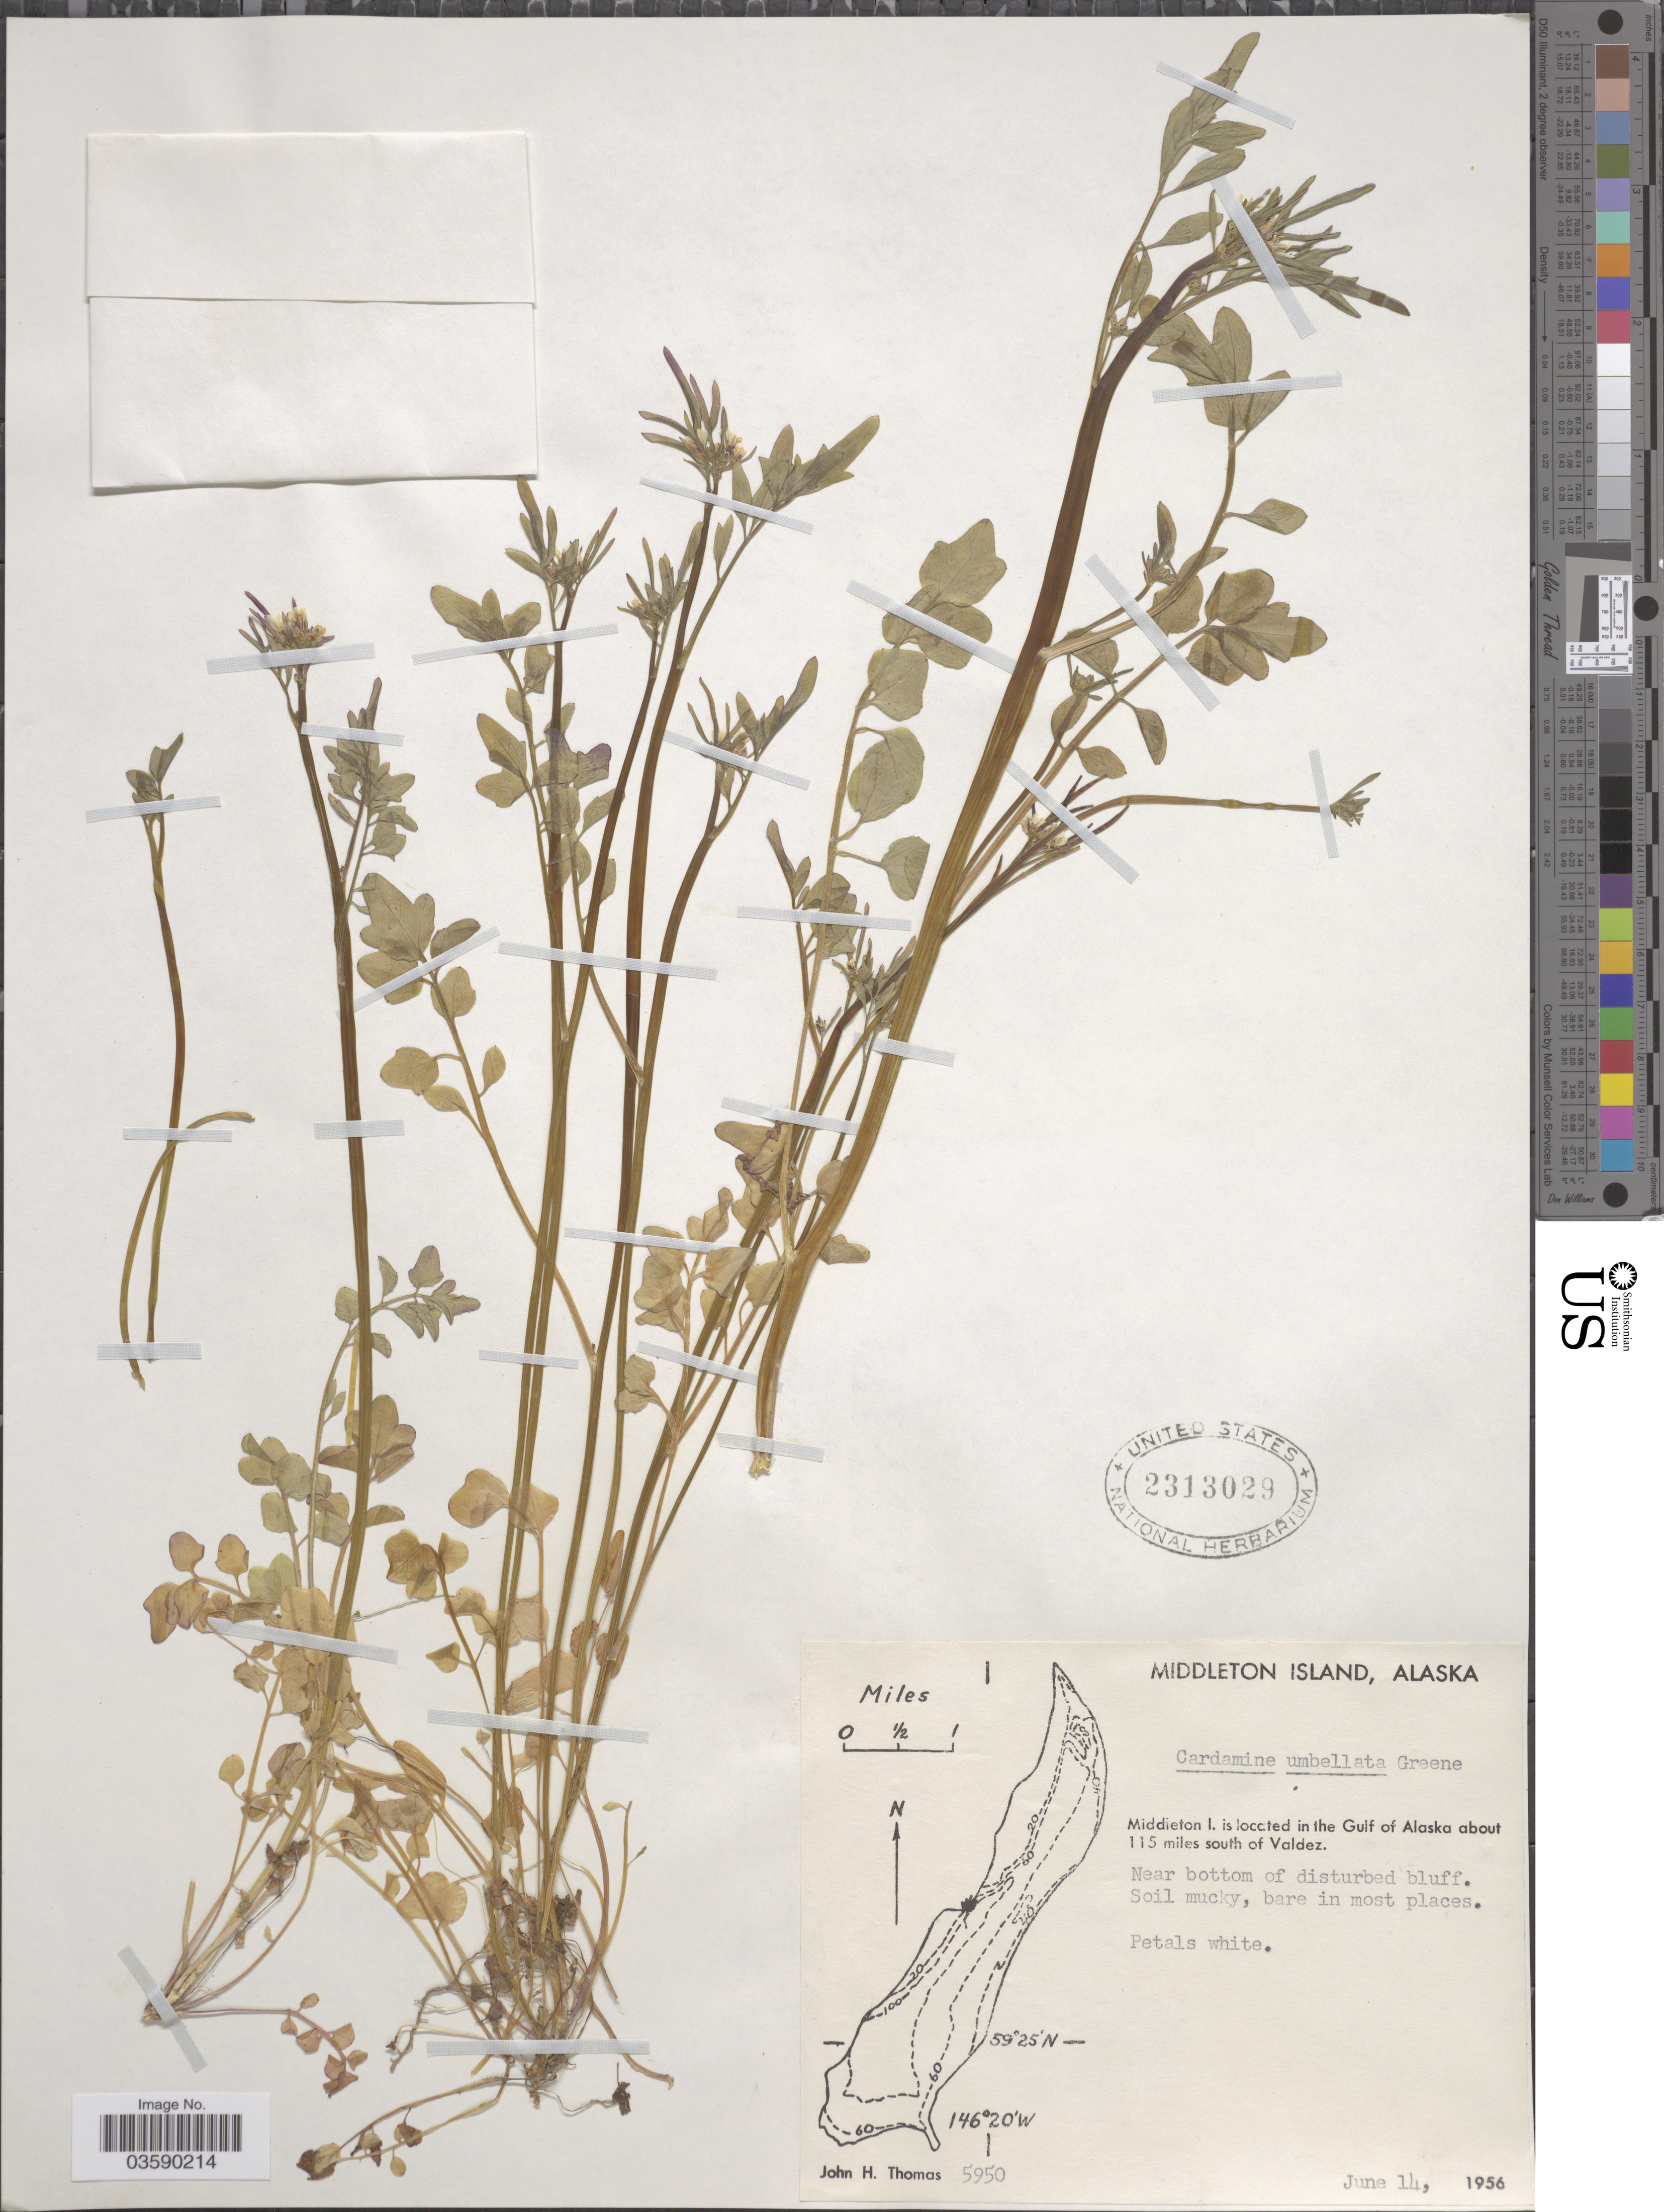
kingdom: Plantae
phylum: Tracheophyta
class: Magnoliopsida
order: Brassicales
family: Brassicaceae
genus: Cardamine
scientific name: Cardamine umbellata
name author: Greene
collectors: J. H. Thomas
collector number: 5950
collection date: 1956-06-14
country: United States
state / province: Alaska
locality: Middleton Island. Middleton I. is located in the Gulf of Alaska about 115 miles south of Valdez.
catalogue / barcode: US 2313029